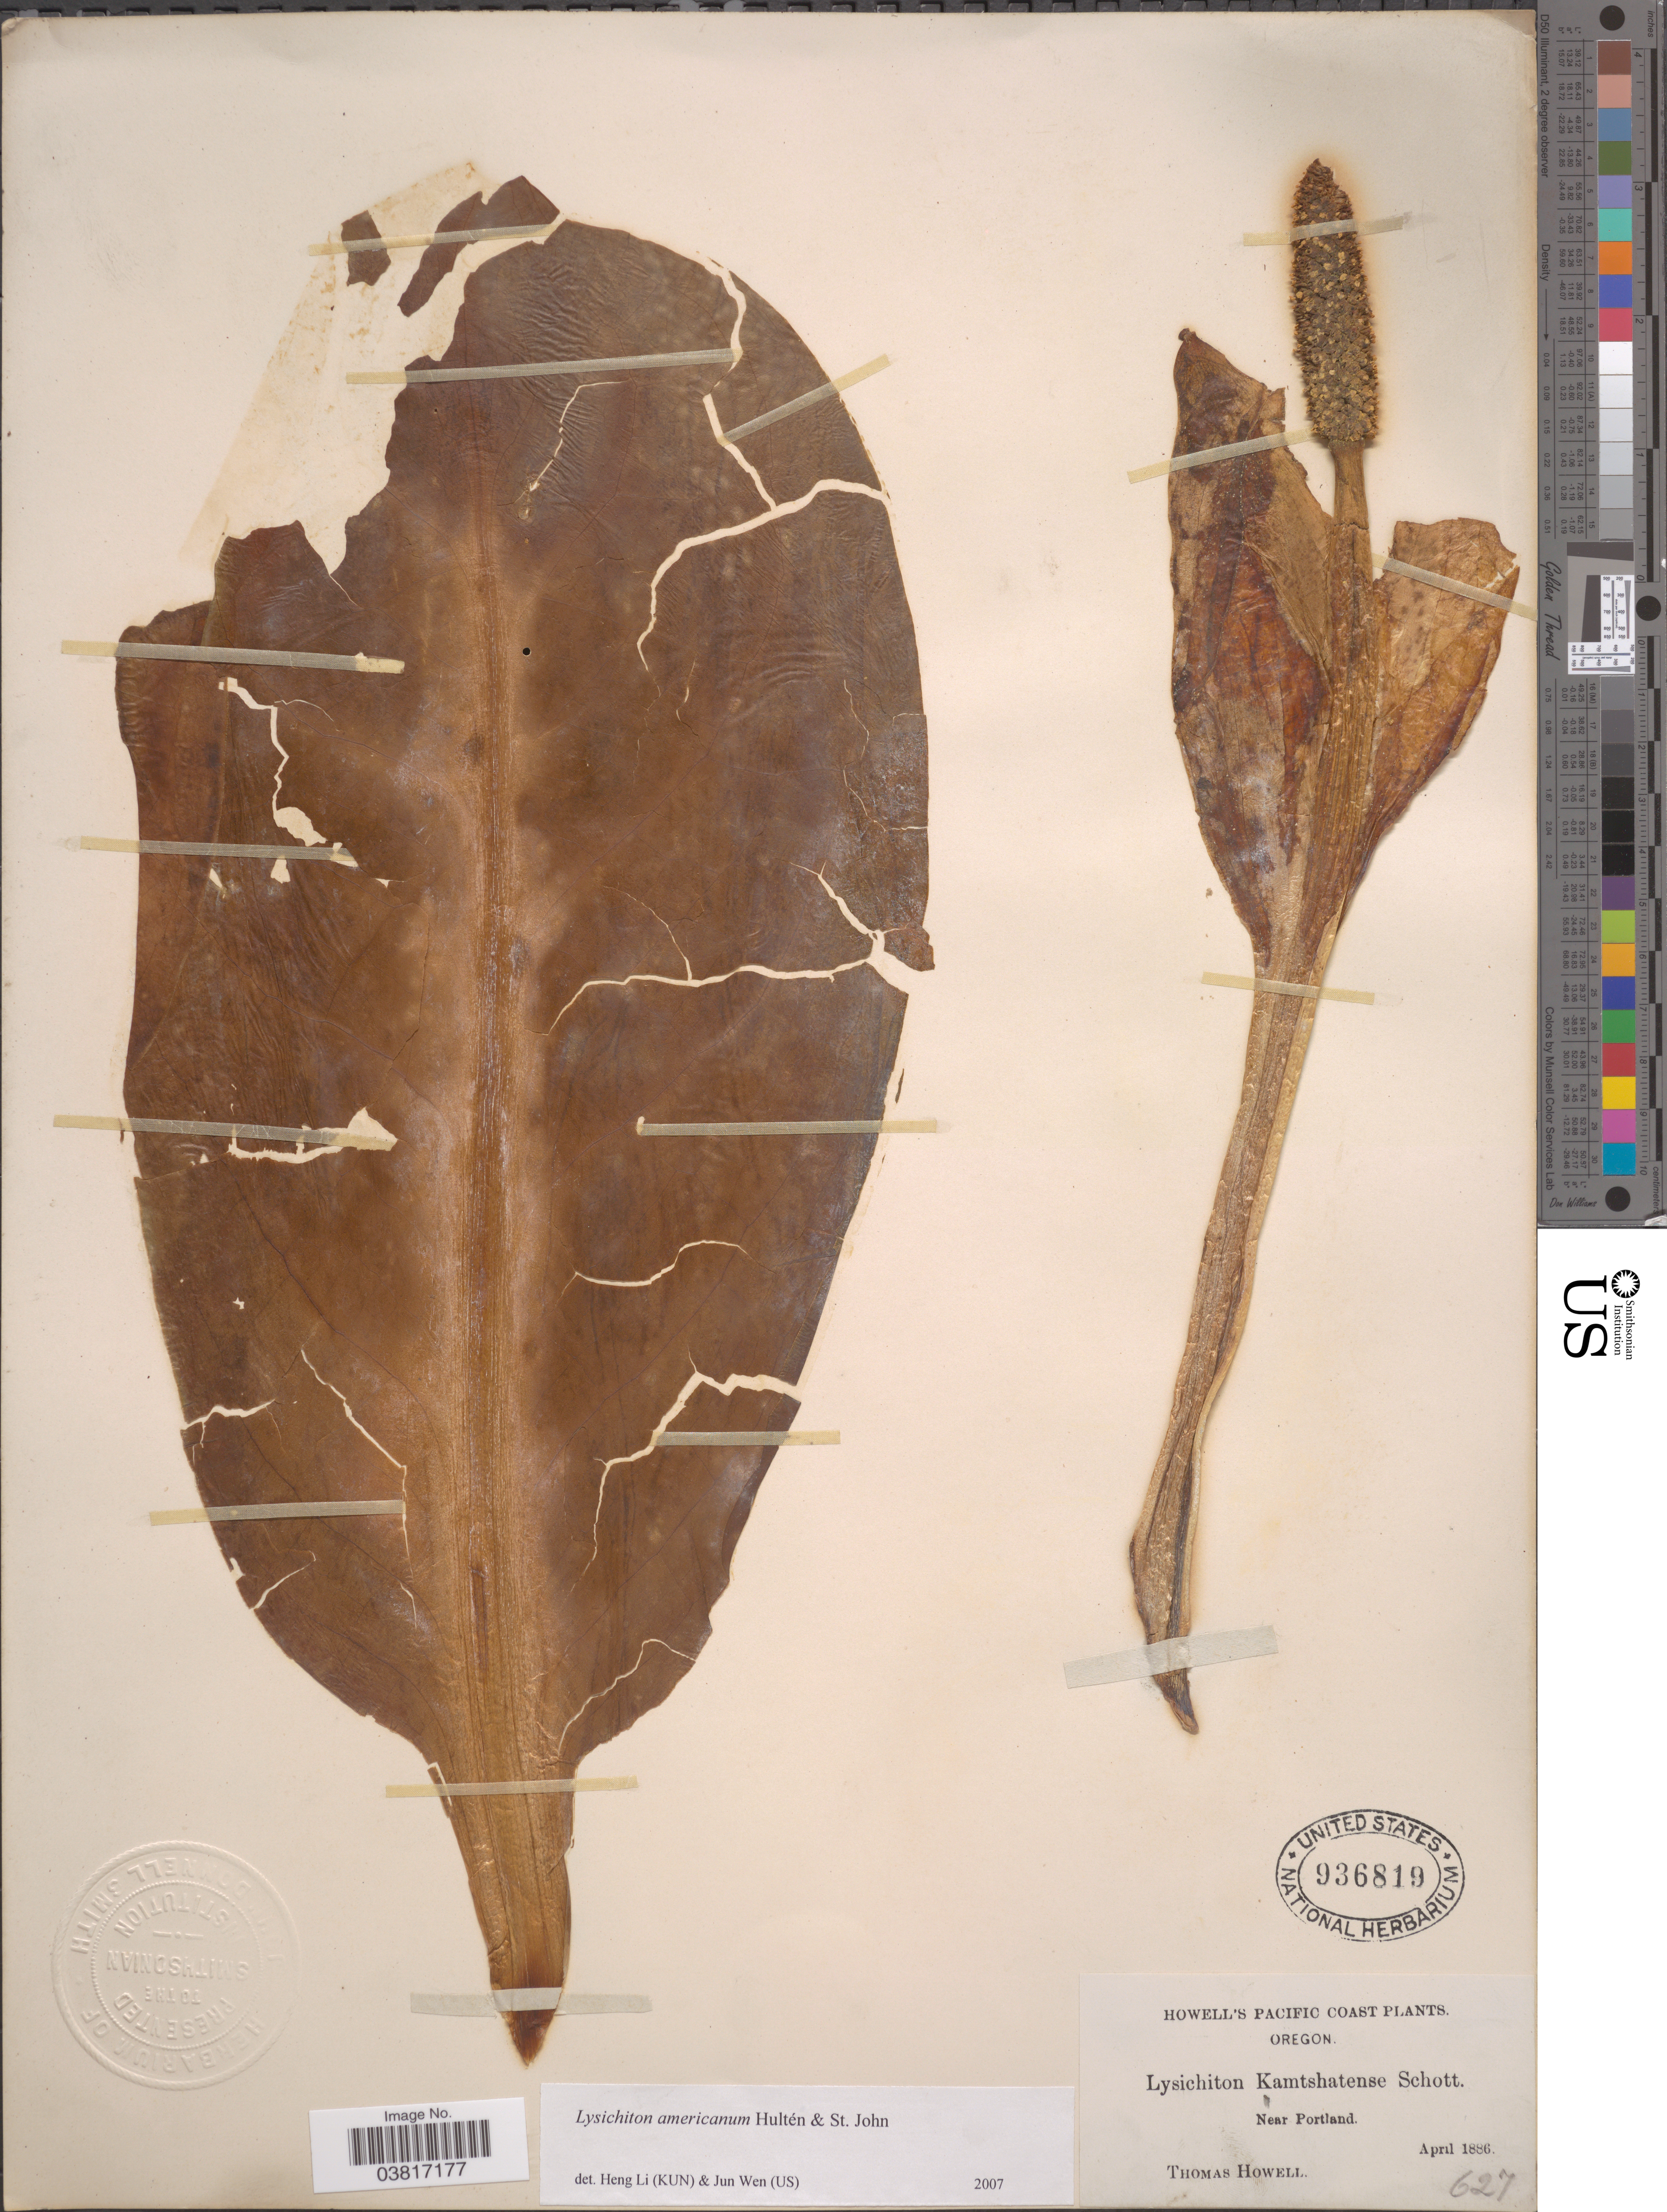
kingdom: Plantae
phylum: Tracheophyta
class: Liliopsida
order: Alismatales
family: Araceae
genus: Lysichiton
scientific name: Lysichiton americanus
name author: Hultén & H. St. John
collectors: T. Howell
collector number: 627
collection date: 1886-04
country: United States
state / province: Oregon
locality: Pacific Coast. Near Portland.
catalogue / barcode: US 936819